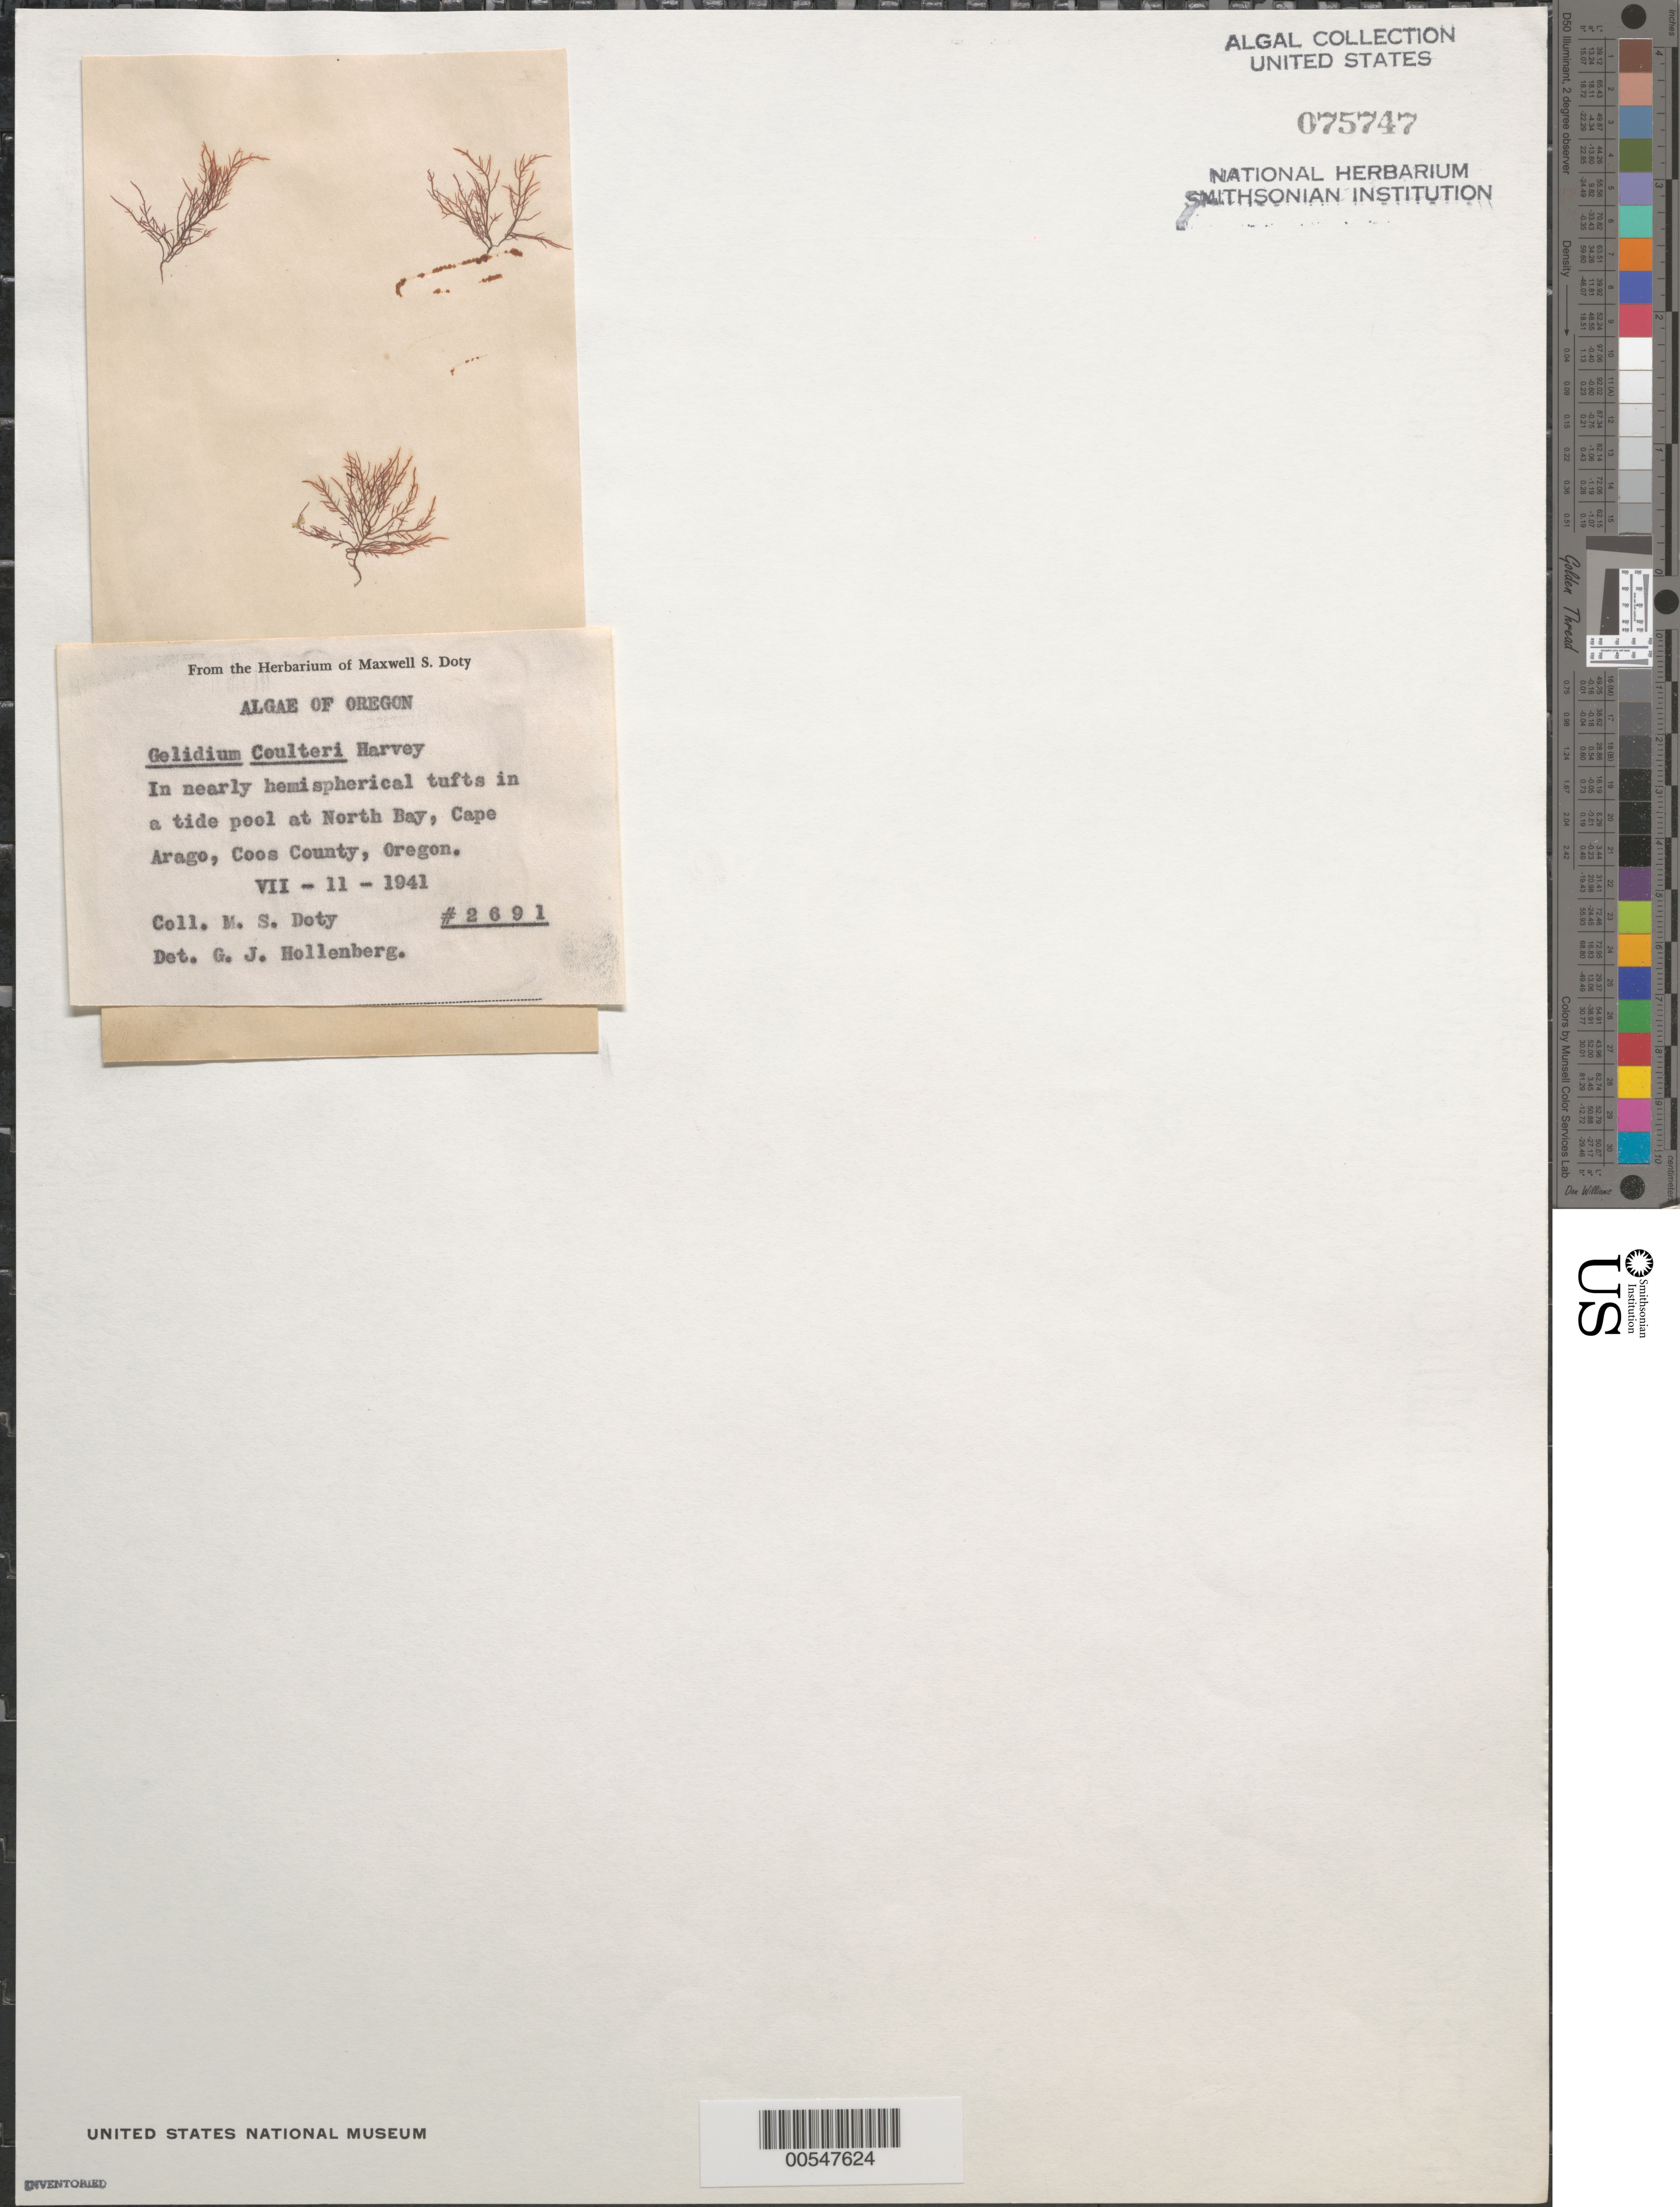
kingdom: Plantae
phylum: Rhodophyta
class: Florideophyceae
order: Gelidiales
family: Gelidiaceae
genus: Gelidium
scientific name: Gelidium coulteri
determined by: Hollenberg, George J.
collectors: M. S. Doty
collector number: MSD 2691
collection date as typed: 11 Jul 1941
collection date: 1941-07-11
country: United States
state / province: Oregon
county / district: Coos County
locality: North Bay, Cape Argo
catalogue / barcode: US 75747